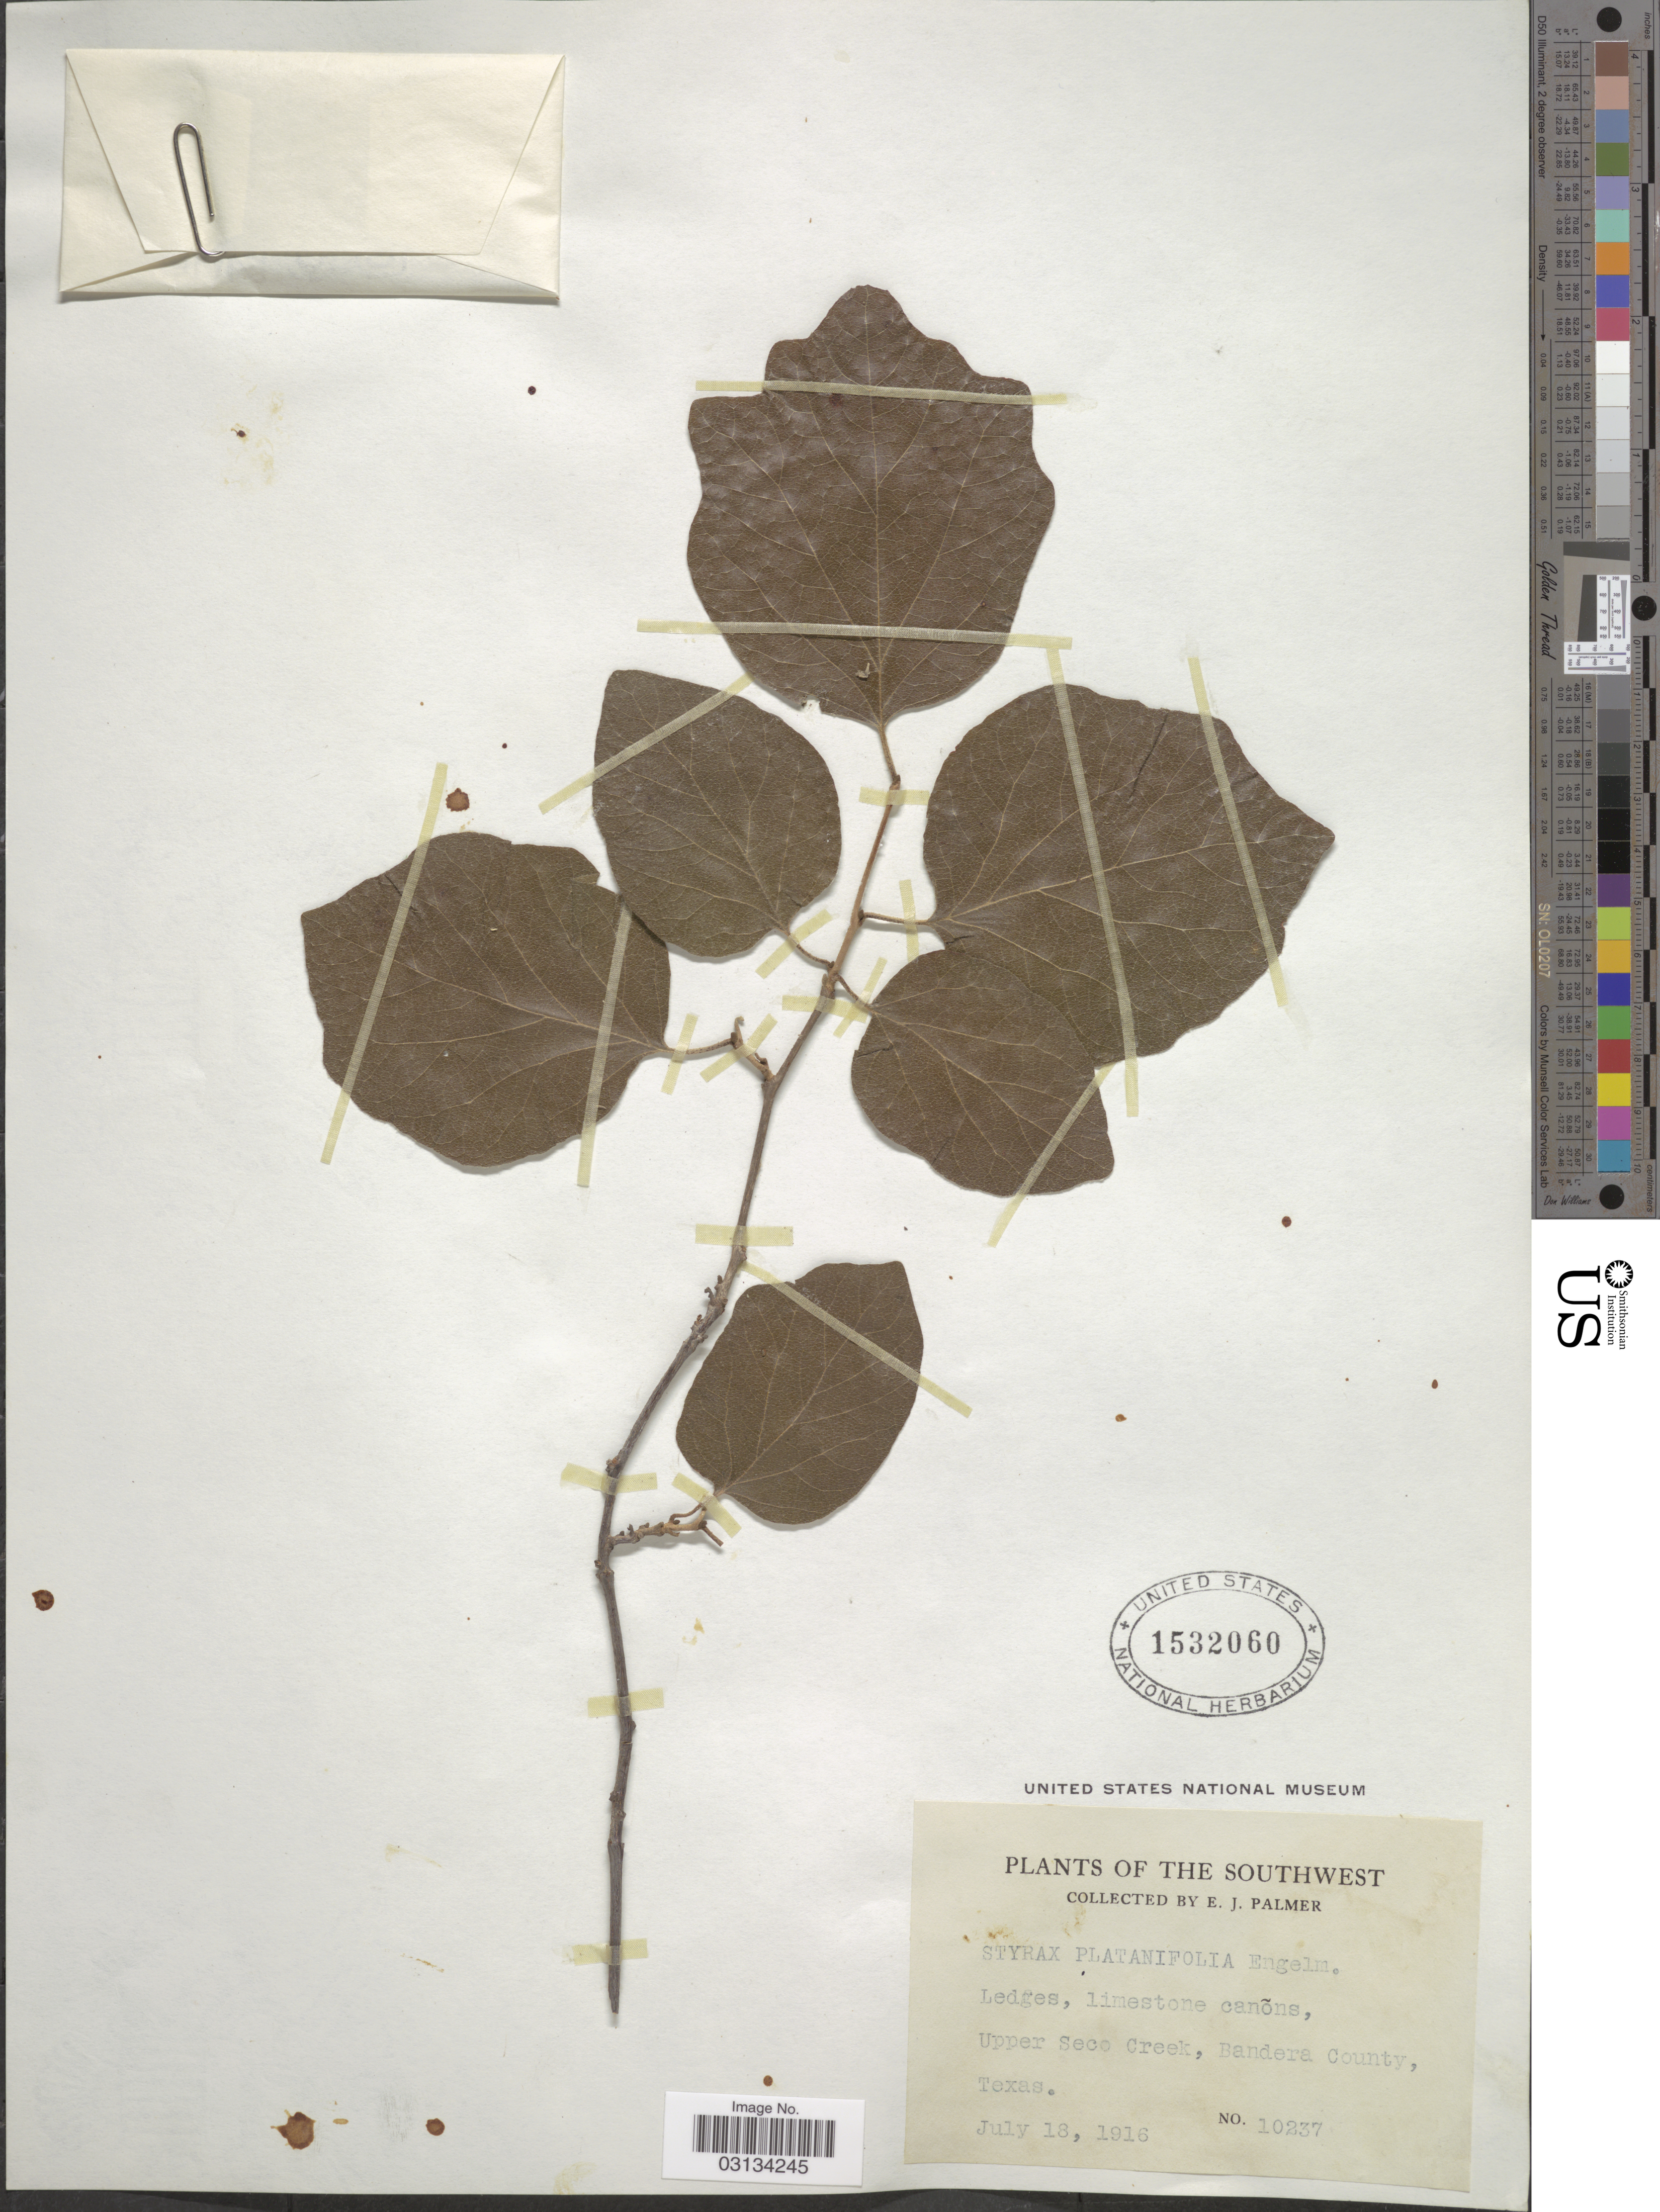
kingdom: Plantae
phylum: Tracheophyta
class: Magnoliopsida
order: Ericales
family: Styracaceae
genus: Styrax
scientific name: Styrax platanifolius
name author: Engelm. ex Torr.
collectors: E. J. Palmer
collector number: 10237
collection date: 1916-07-18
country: United States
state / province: Texas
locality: The Southwest. Upper Seco Creek, Bandera County.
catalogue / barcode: US 1532060